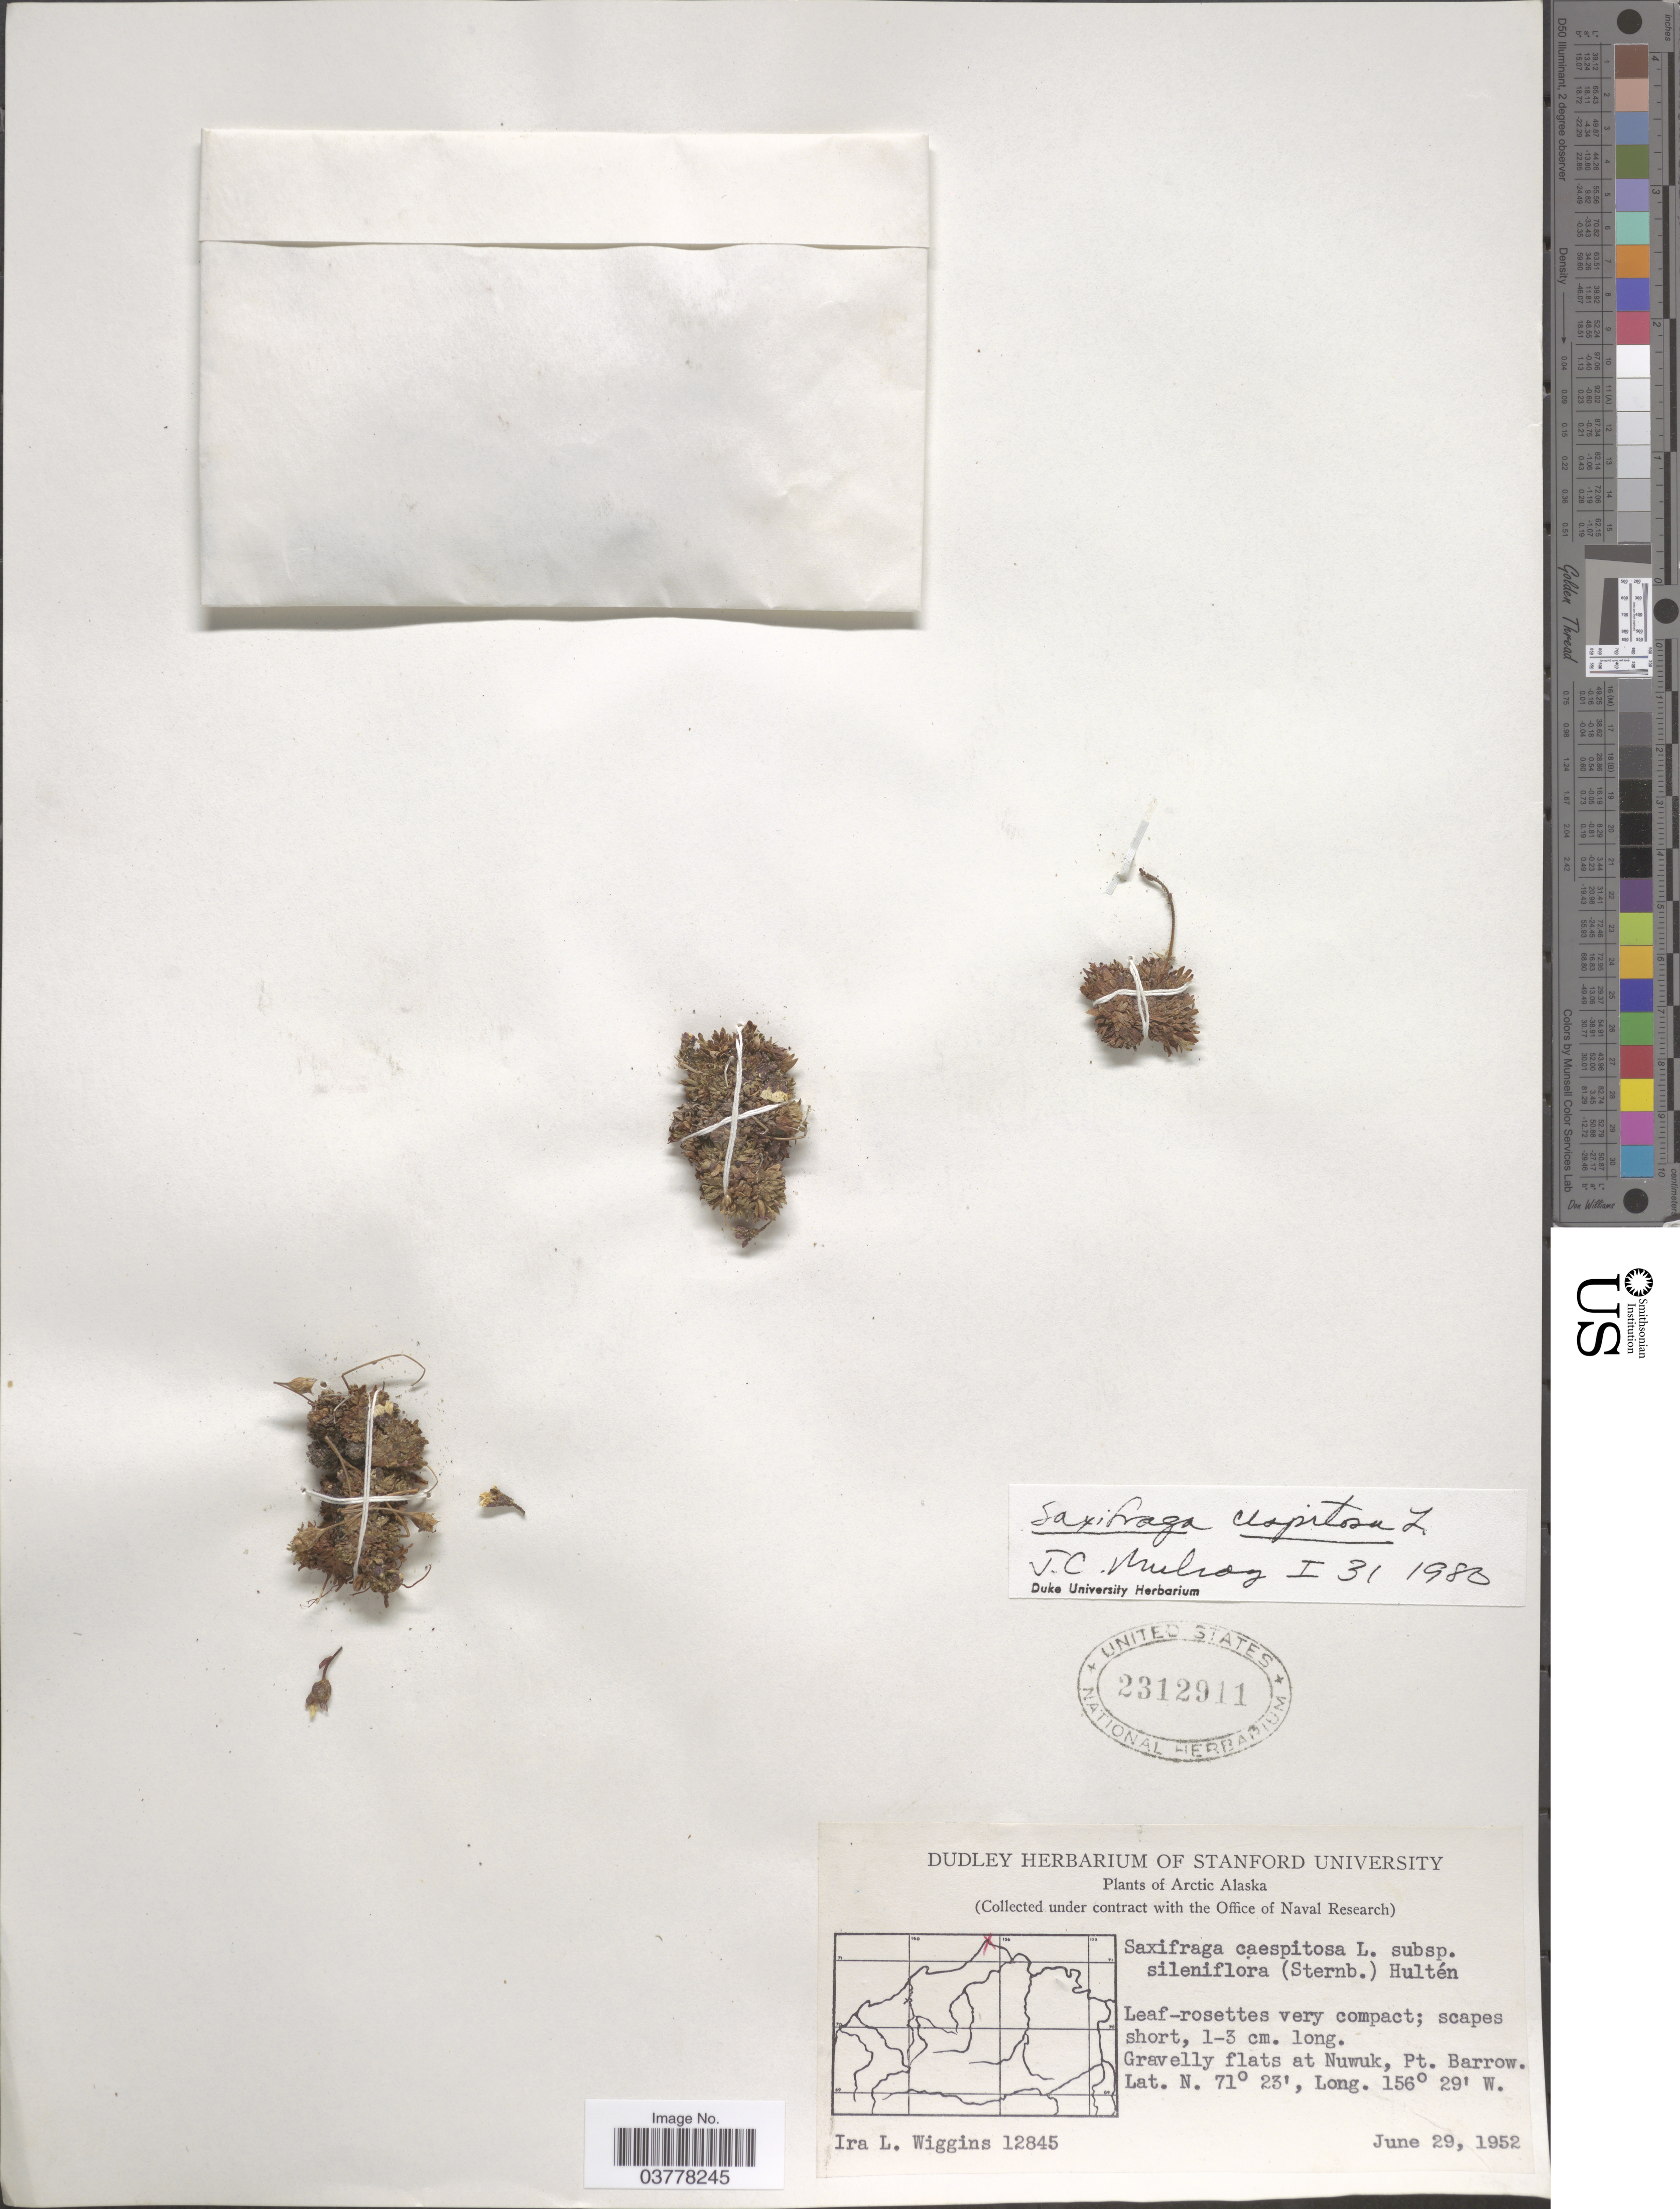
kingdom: Plantae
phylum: Tracheophyta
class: Magnoliopsida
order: Saxifragales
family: Saxifragaceae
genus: Saxifraga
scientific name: Saxifraga caespitosa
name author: L.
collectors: I. L. Wiggins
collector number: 12845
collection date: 1952-06-29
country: United States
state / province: Alaska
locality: Arctic Alaska. Gravelly flats at Nuwuk, Pt. Barrow.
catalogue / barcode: US 2312911